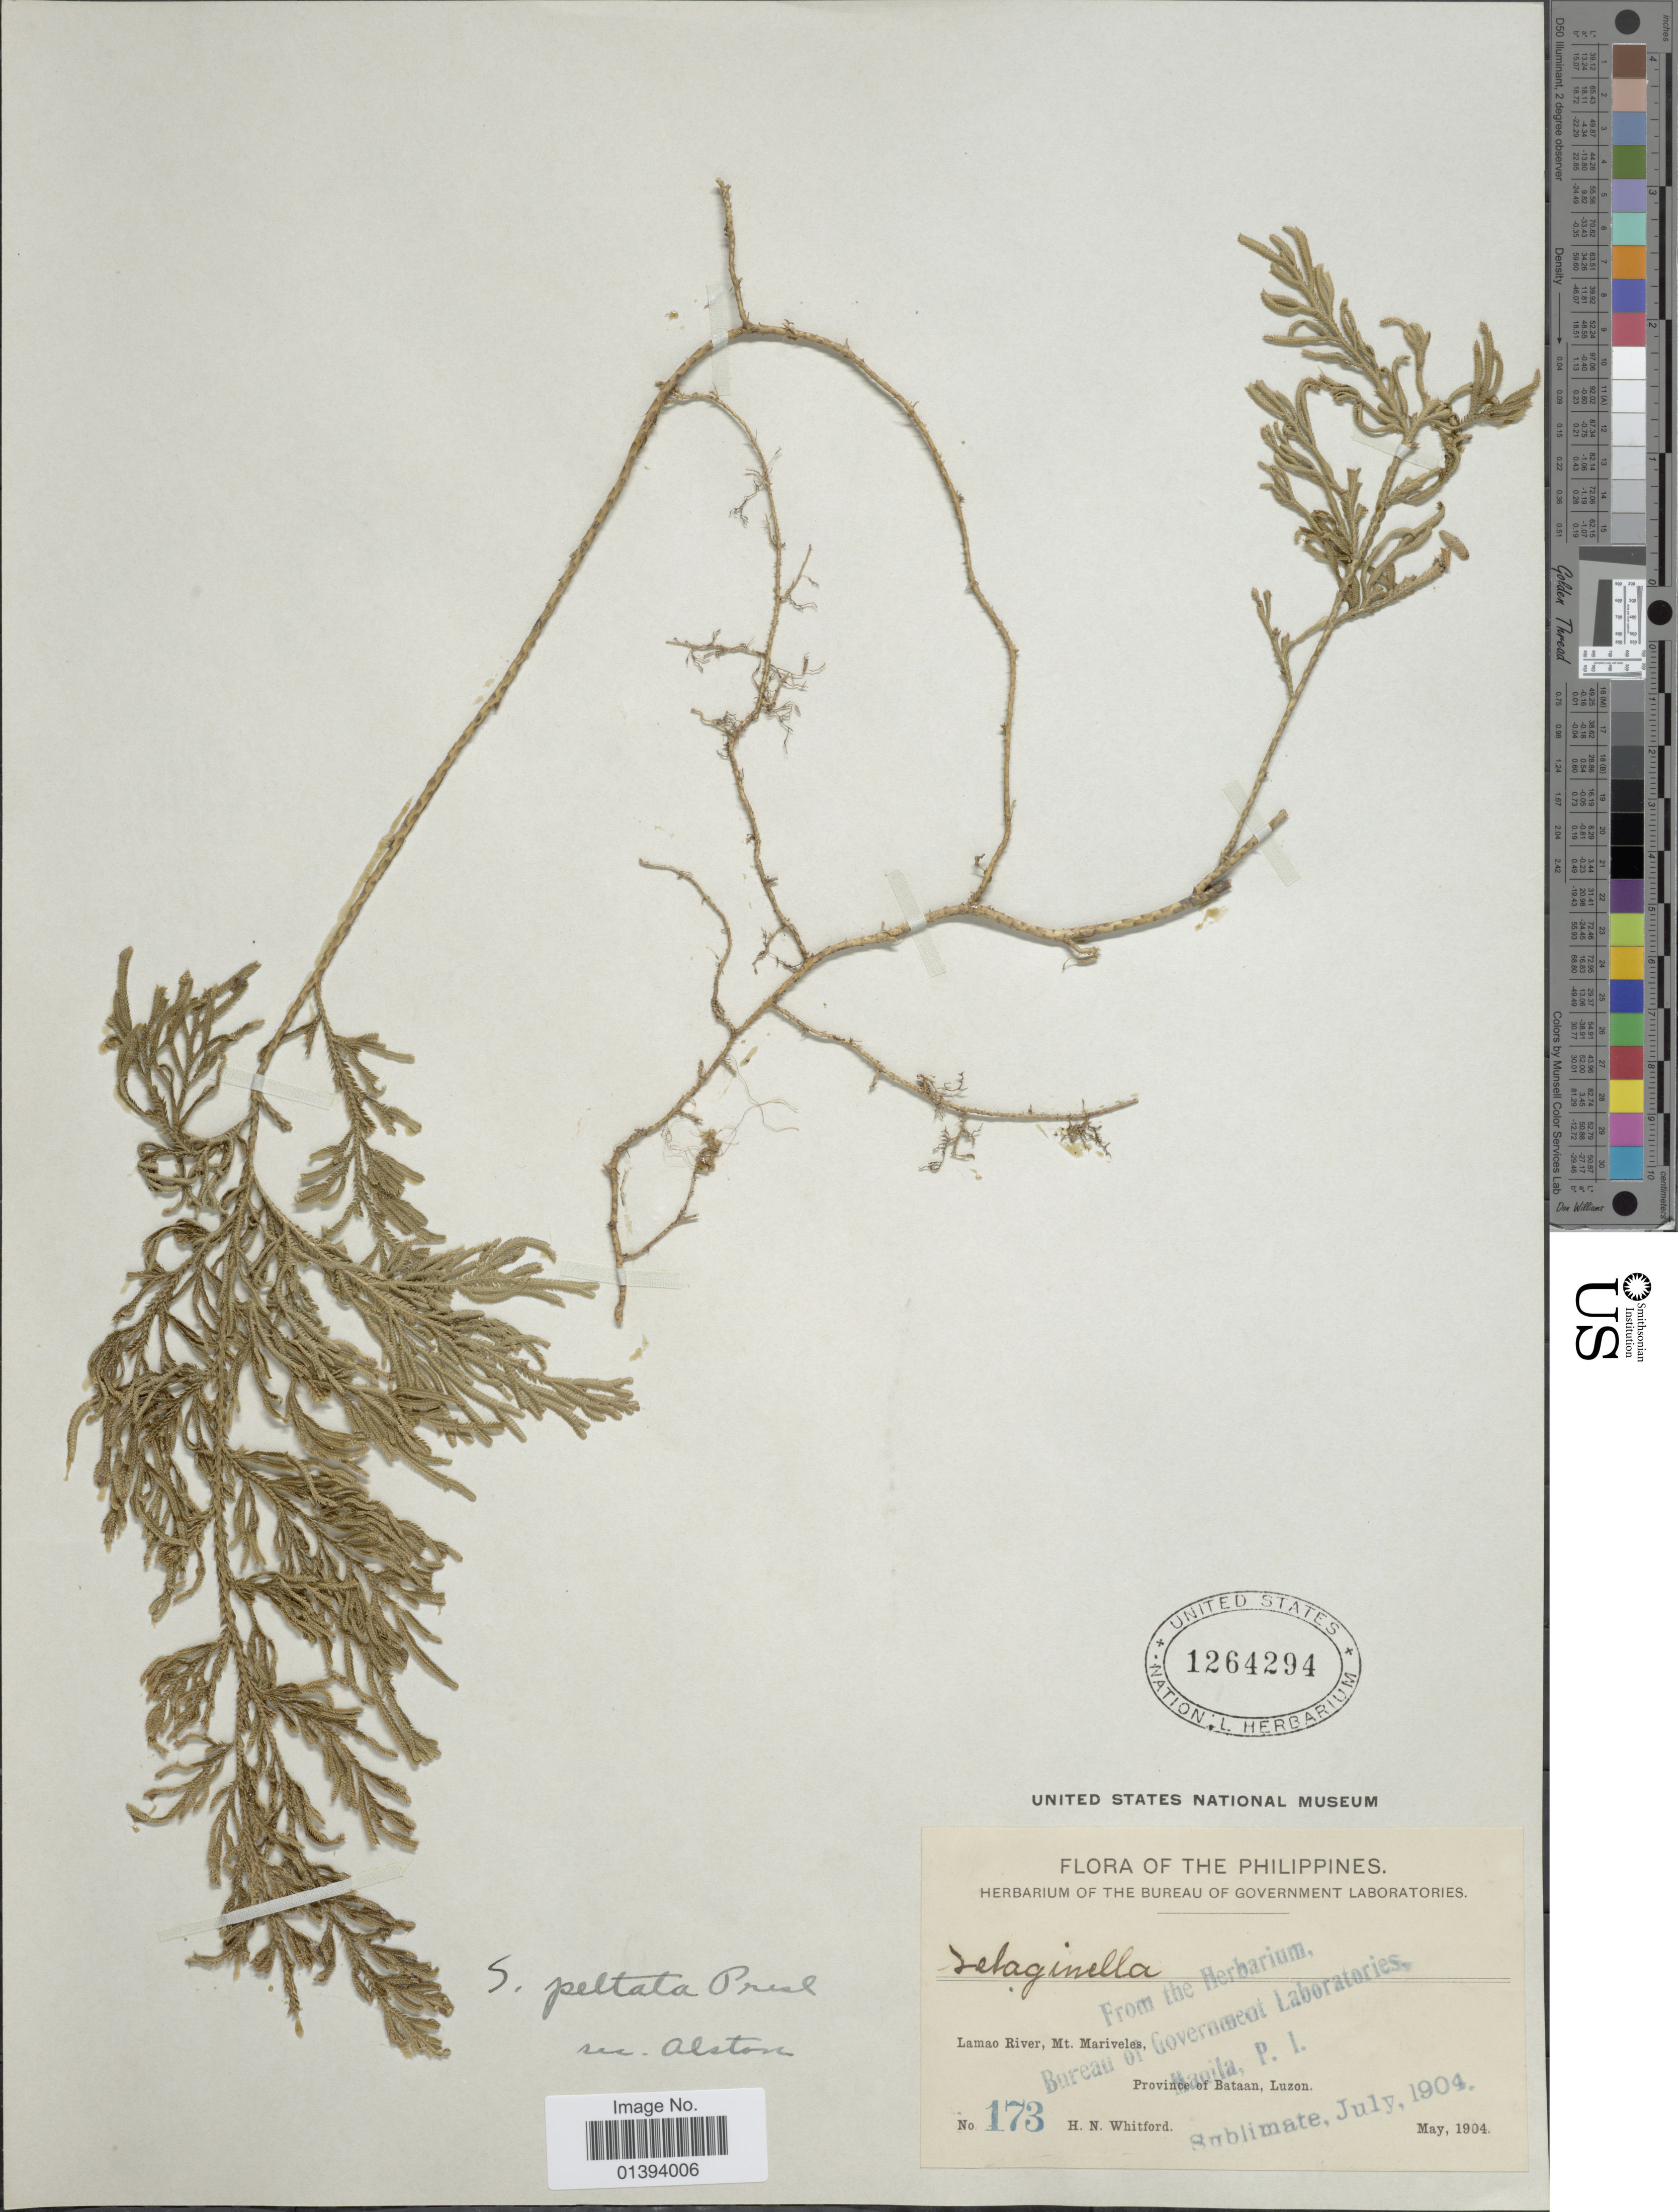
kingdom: Plantae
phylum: Tracheophyta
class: Lycopodiopsida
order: Selaginellales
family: Selaginellaceae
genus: Selaginella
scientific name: Selaginella peltata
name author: C. Presl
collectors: H. N. Whitford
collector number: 173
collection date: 1904-05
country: Philippines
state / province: Central Luzon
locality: Lamao River, Mt. Mariveles, Province of Bataan, Luzon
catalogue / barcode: US 1264294